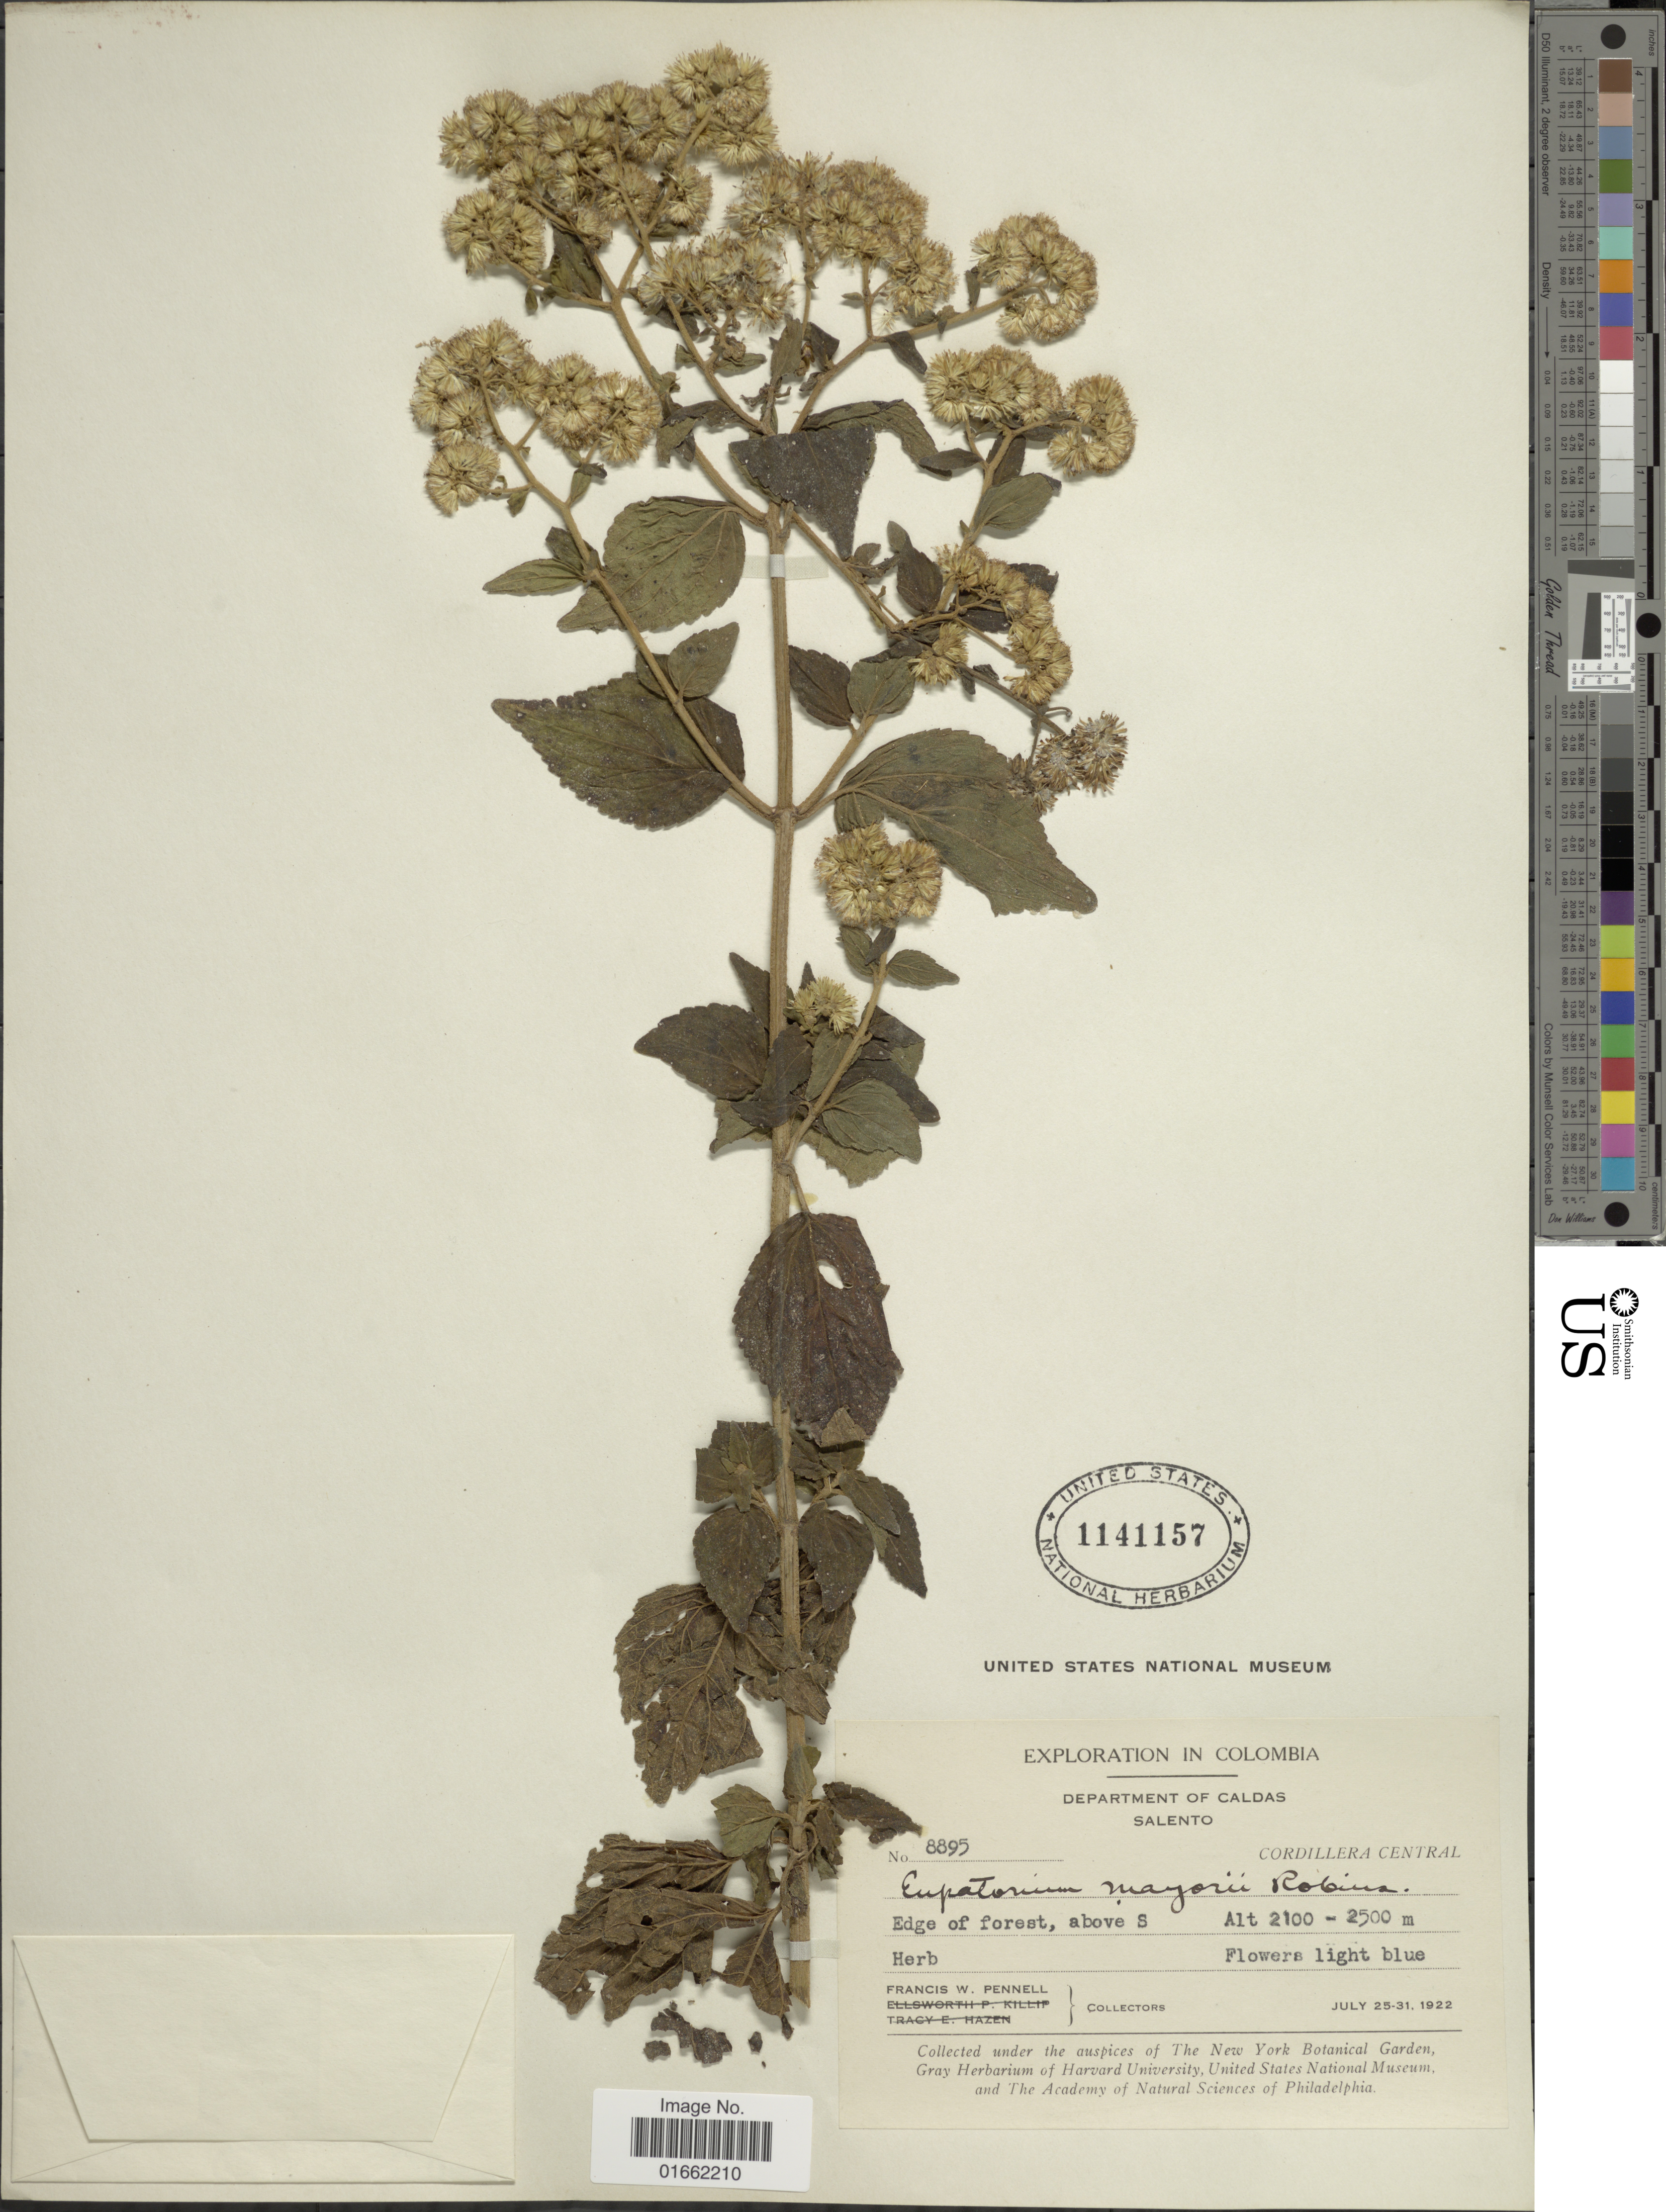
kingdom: Plantae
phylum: Tracheophyta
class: Magnoliopsida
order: Asterales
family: Asteraceae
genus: Fleischmannia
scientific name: Fleischmannia mayorii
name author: (B.L. Rob.) R.M. King & H. Rob.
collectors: F. W. Pennell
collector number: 8895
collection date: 1922-07-25/1922-07-31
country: Colombia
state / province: Caldas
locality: Department of Caldas. Salento. Cordillera Central. Edge of forest, above S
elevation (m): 2100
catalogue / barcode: US 1141157